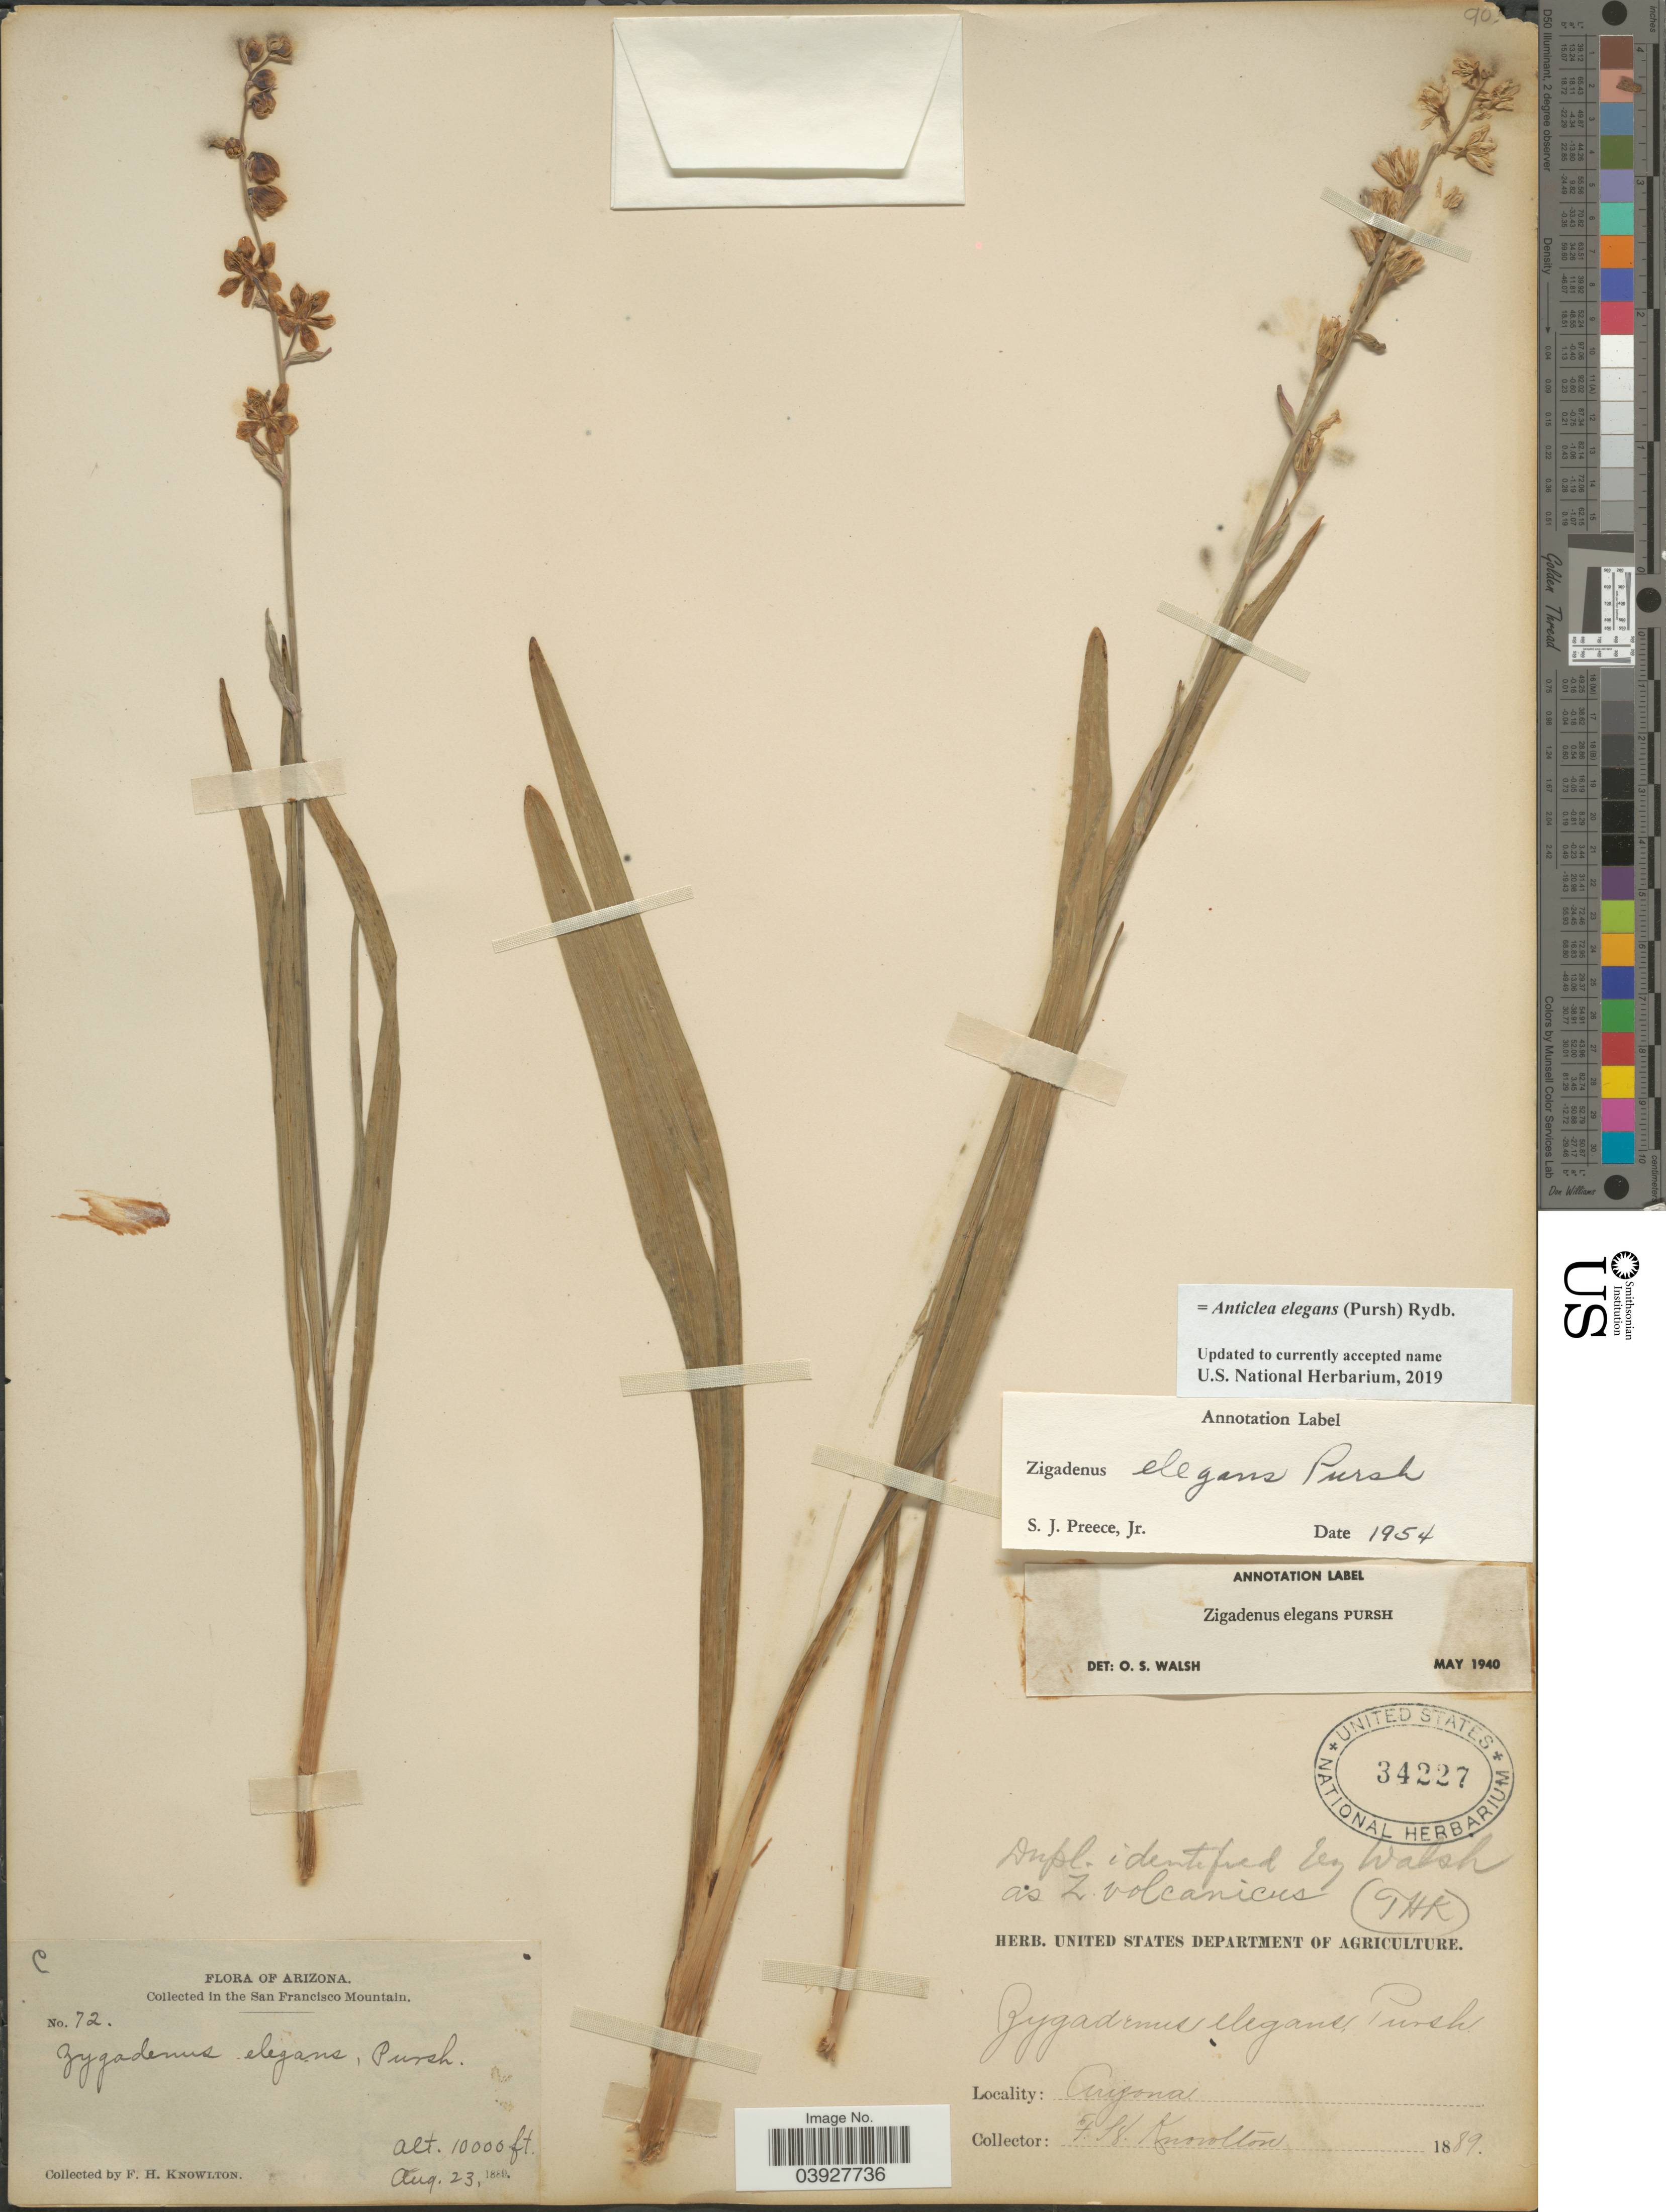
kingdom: Plantae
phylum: Tracheophyta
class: Liliopsida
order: Liliales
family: Melanthiaceae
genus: Anticlea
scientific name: Anticlea elegans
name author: (Pursh) Rydb.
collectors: F. H. Knowlton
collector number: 72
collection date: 1889-08-23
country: United States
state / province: Arizona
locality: In the San Francisco Mountain.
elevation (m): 3048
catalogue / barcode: US 34227